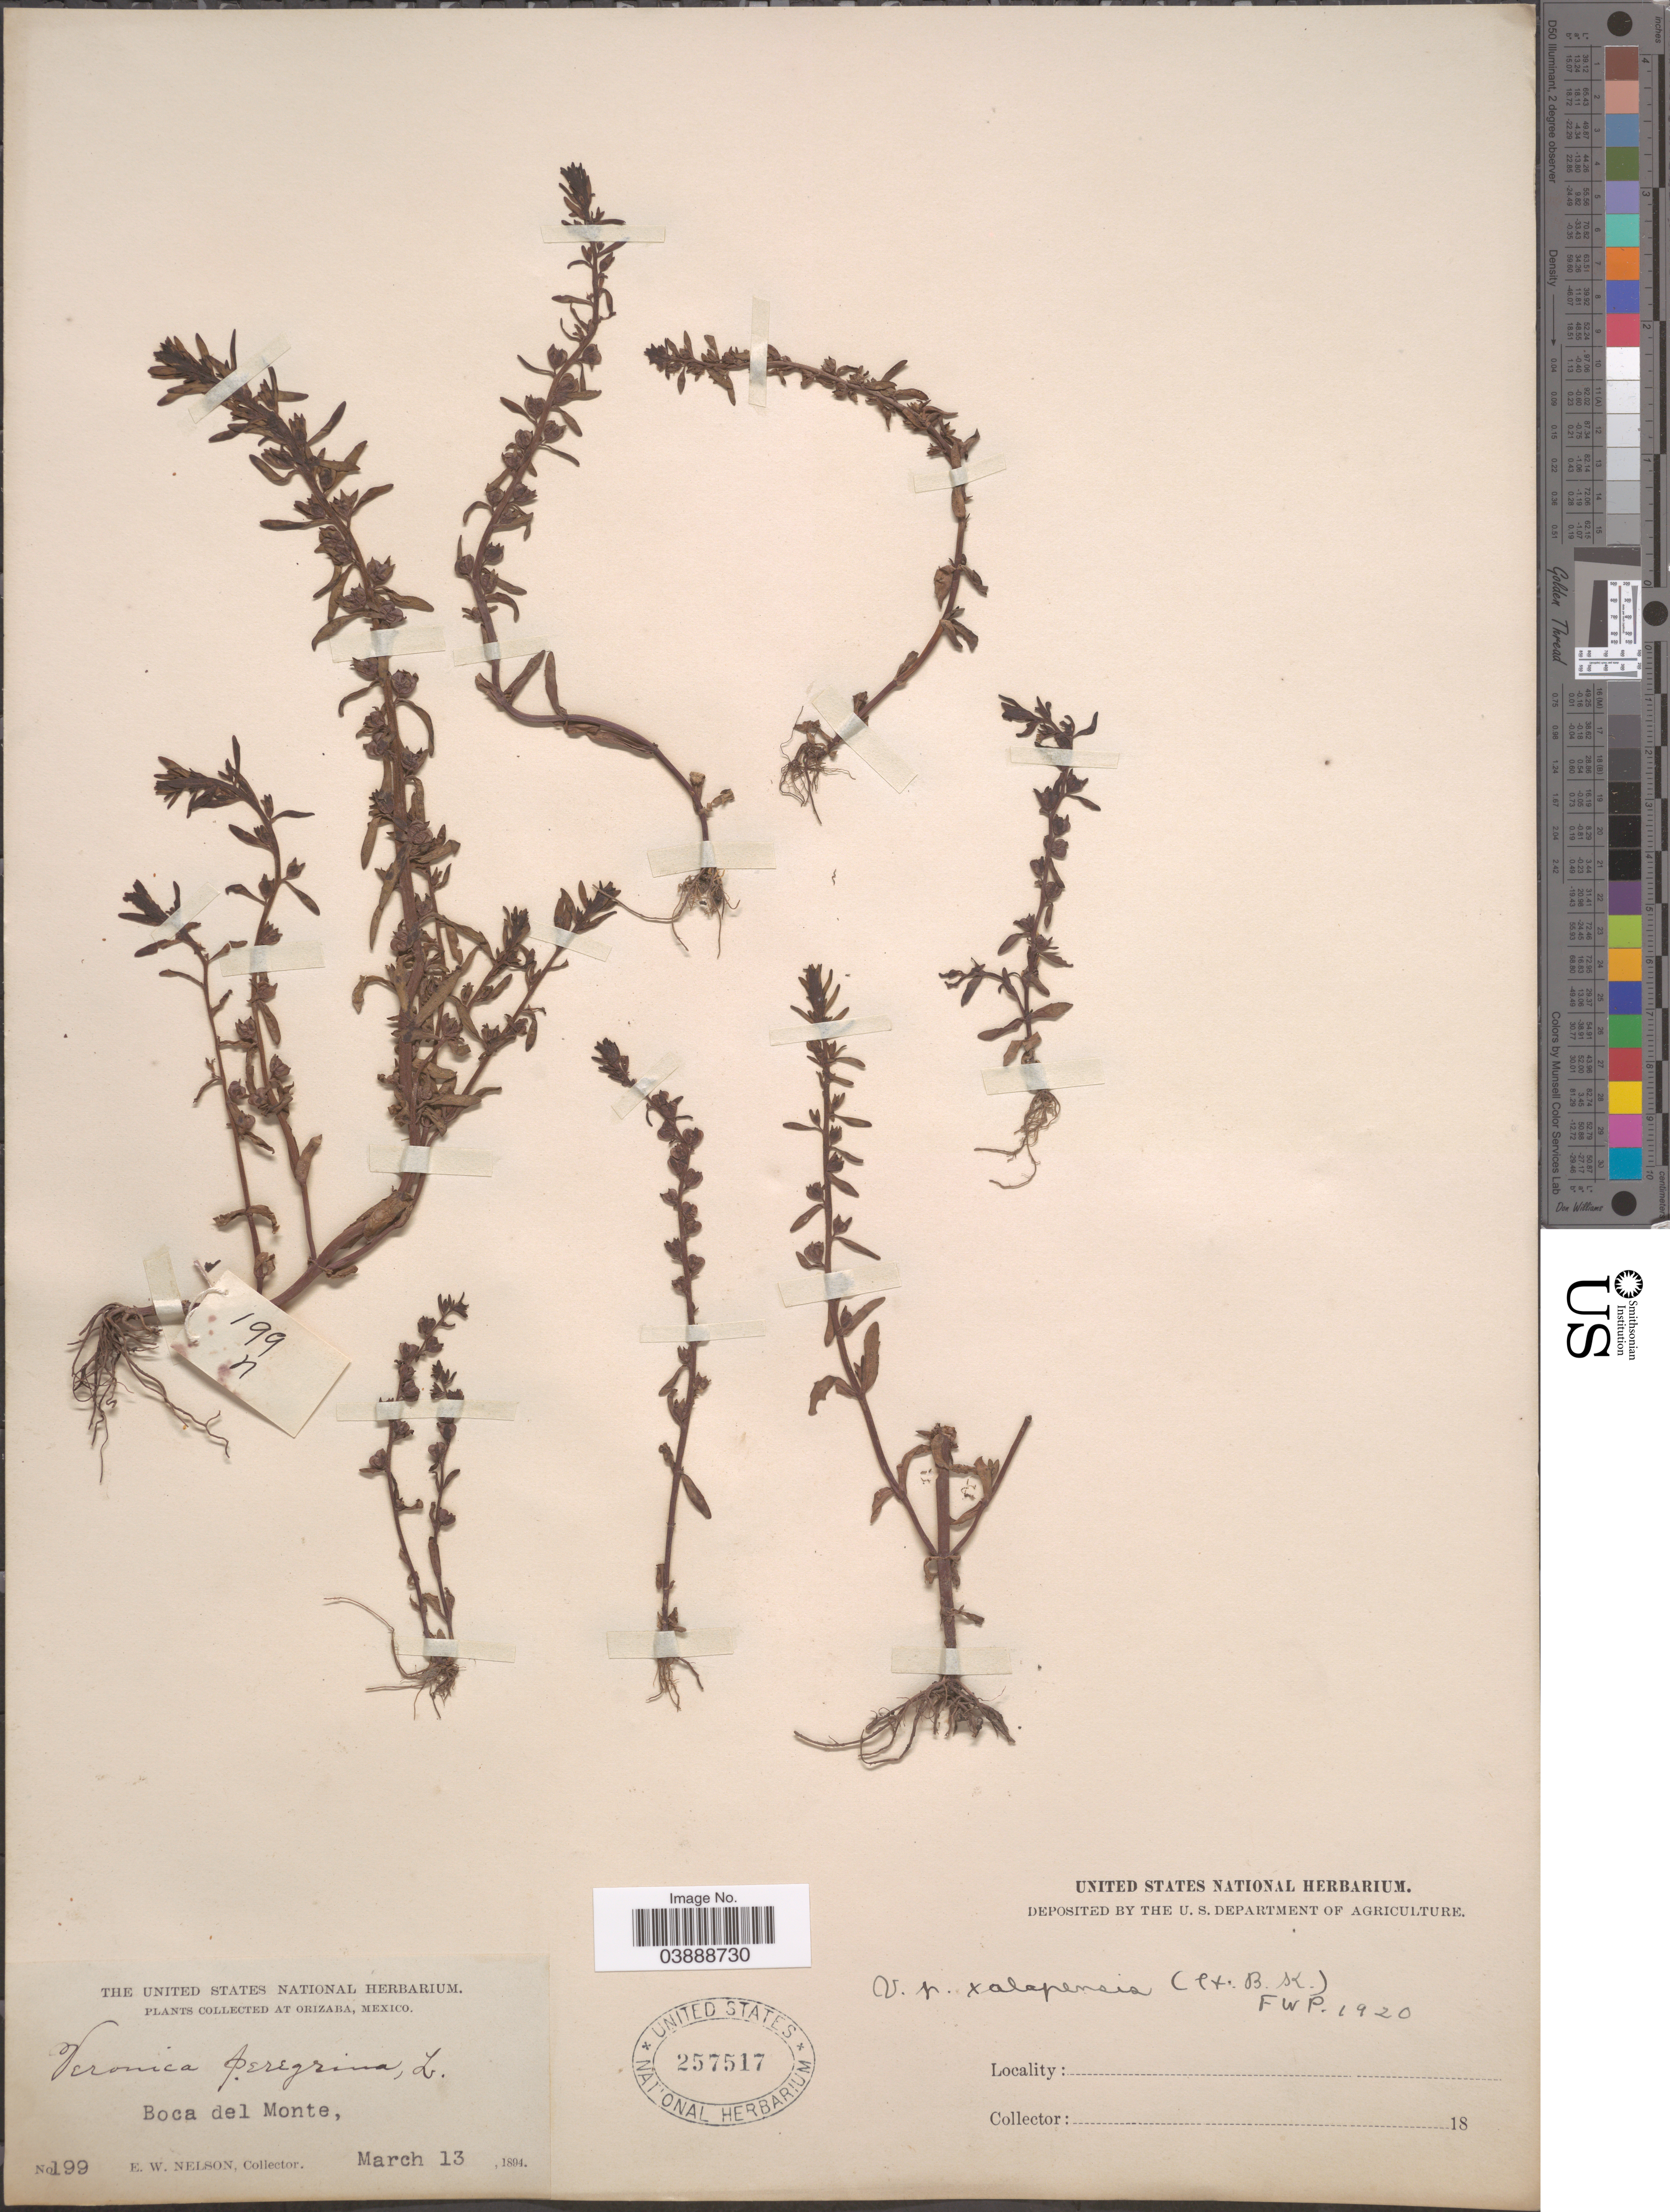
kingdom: Plantae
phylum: Tracheophyta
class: Magnoliopsida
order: Lamiales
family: Plantaginaceae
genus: Veronica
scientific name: Veronica peregrina subsp. xalapensis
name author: (Kunth) Pennell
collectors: E. W. Nelson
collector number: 199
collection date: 1894-03-13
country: Mexico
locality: At Orizaba. Boca del Monte.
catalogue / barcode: US 257517